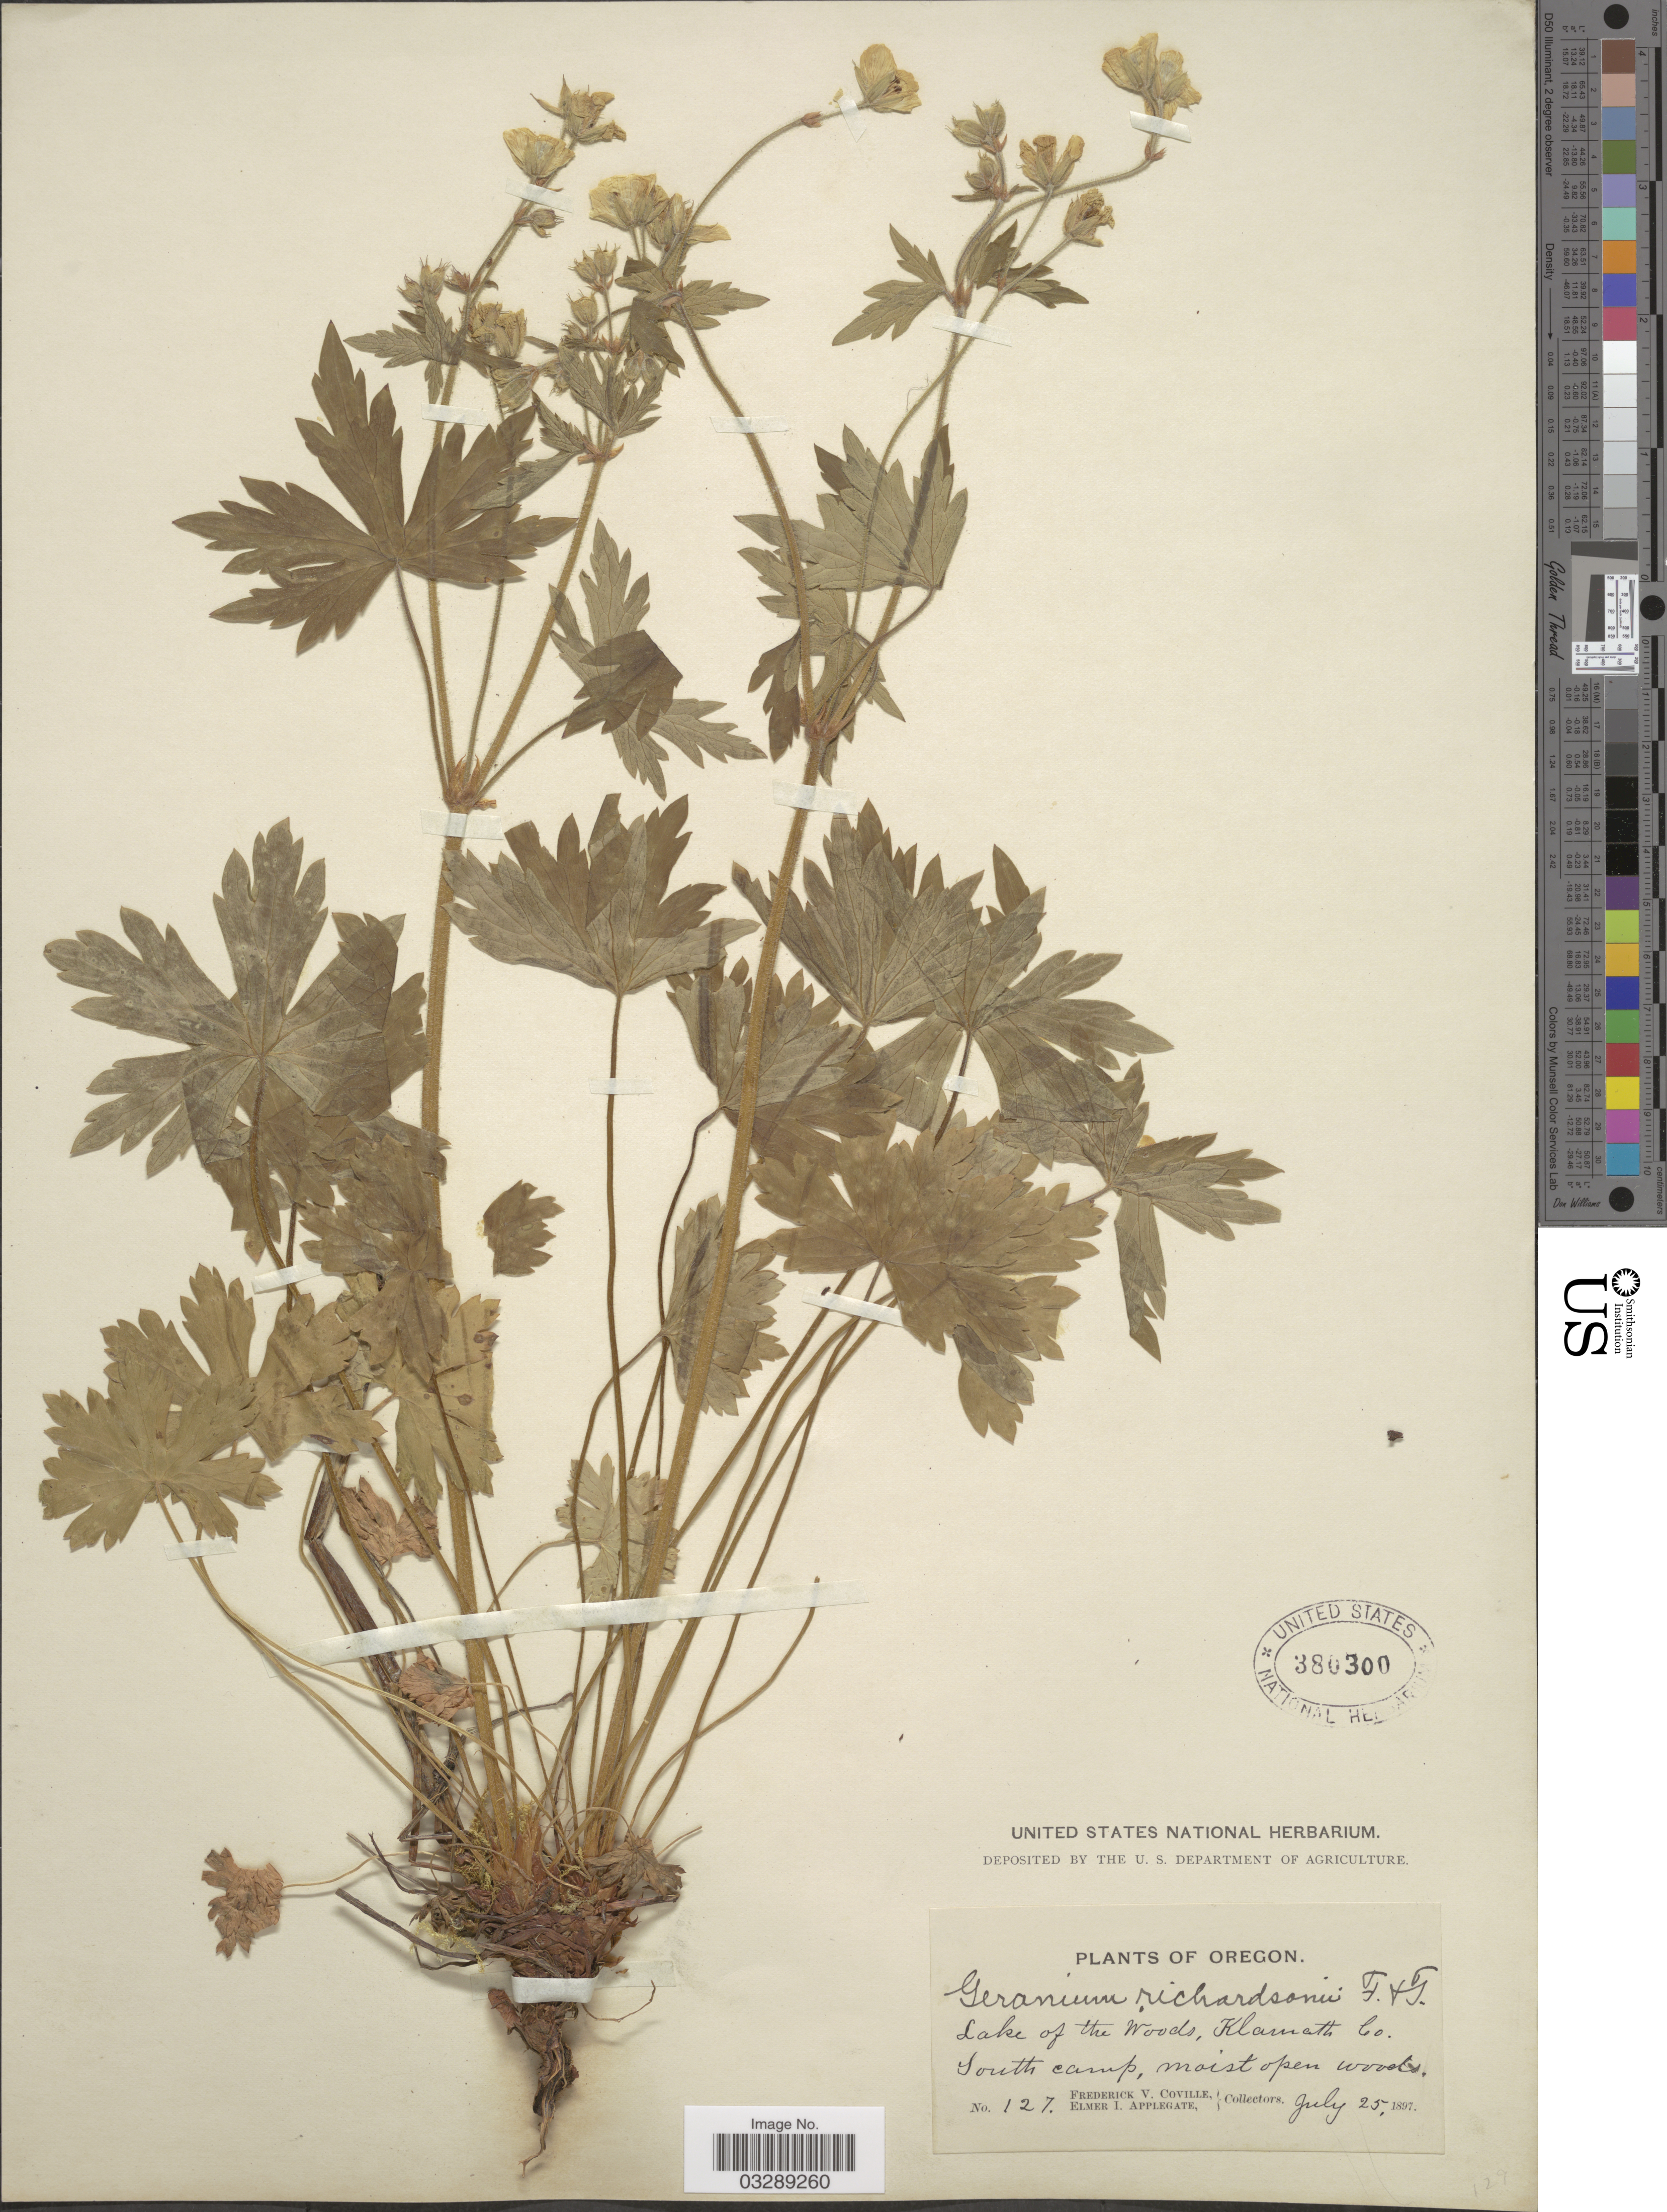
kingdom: Plantae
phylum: Tracheophyta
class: Magnoliopsida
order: Geraniales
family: Geraniaceae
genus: Geranium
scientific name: Geranium richardsonii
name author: Fisch. & Trautv.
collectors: F. V. Coville & E. I. Applegate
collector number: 127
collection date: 1897-07-25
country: United States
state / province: Oregon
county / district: Klamath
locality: Lake of the Woods, Klamath Co., South camp.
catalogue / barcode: US 380300